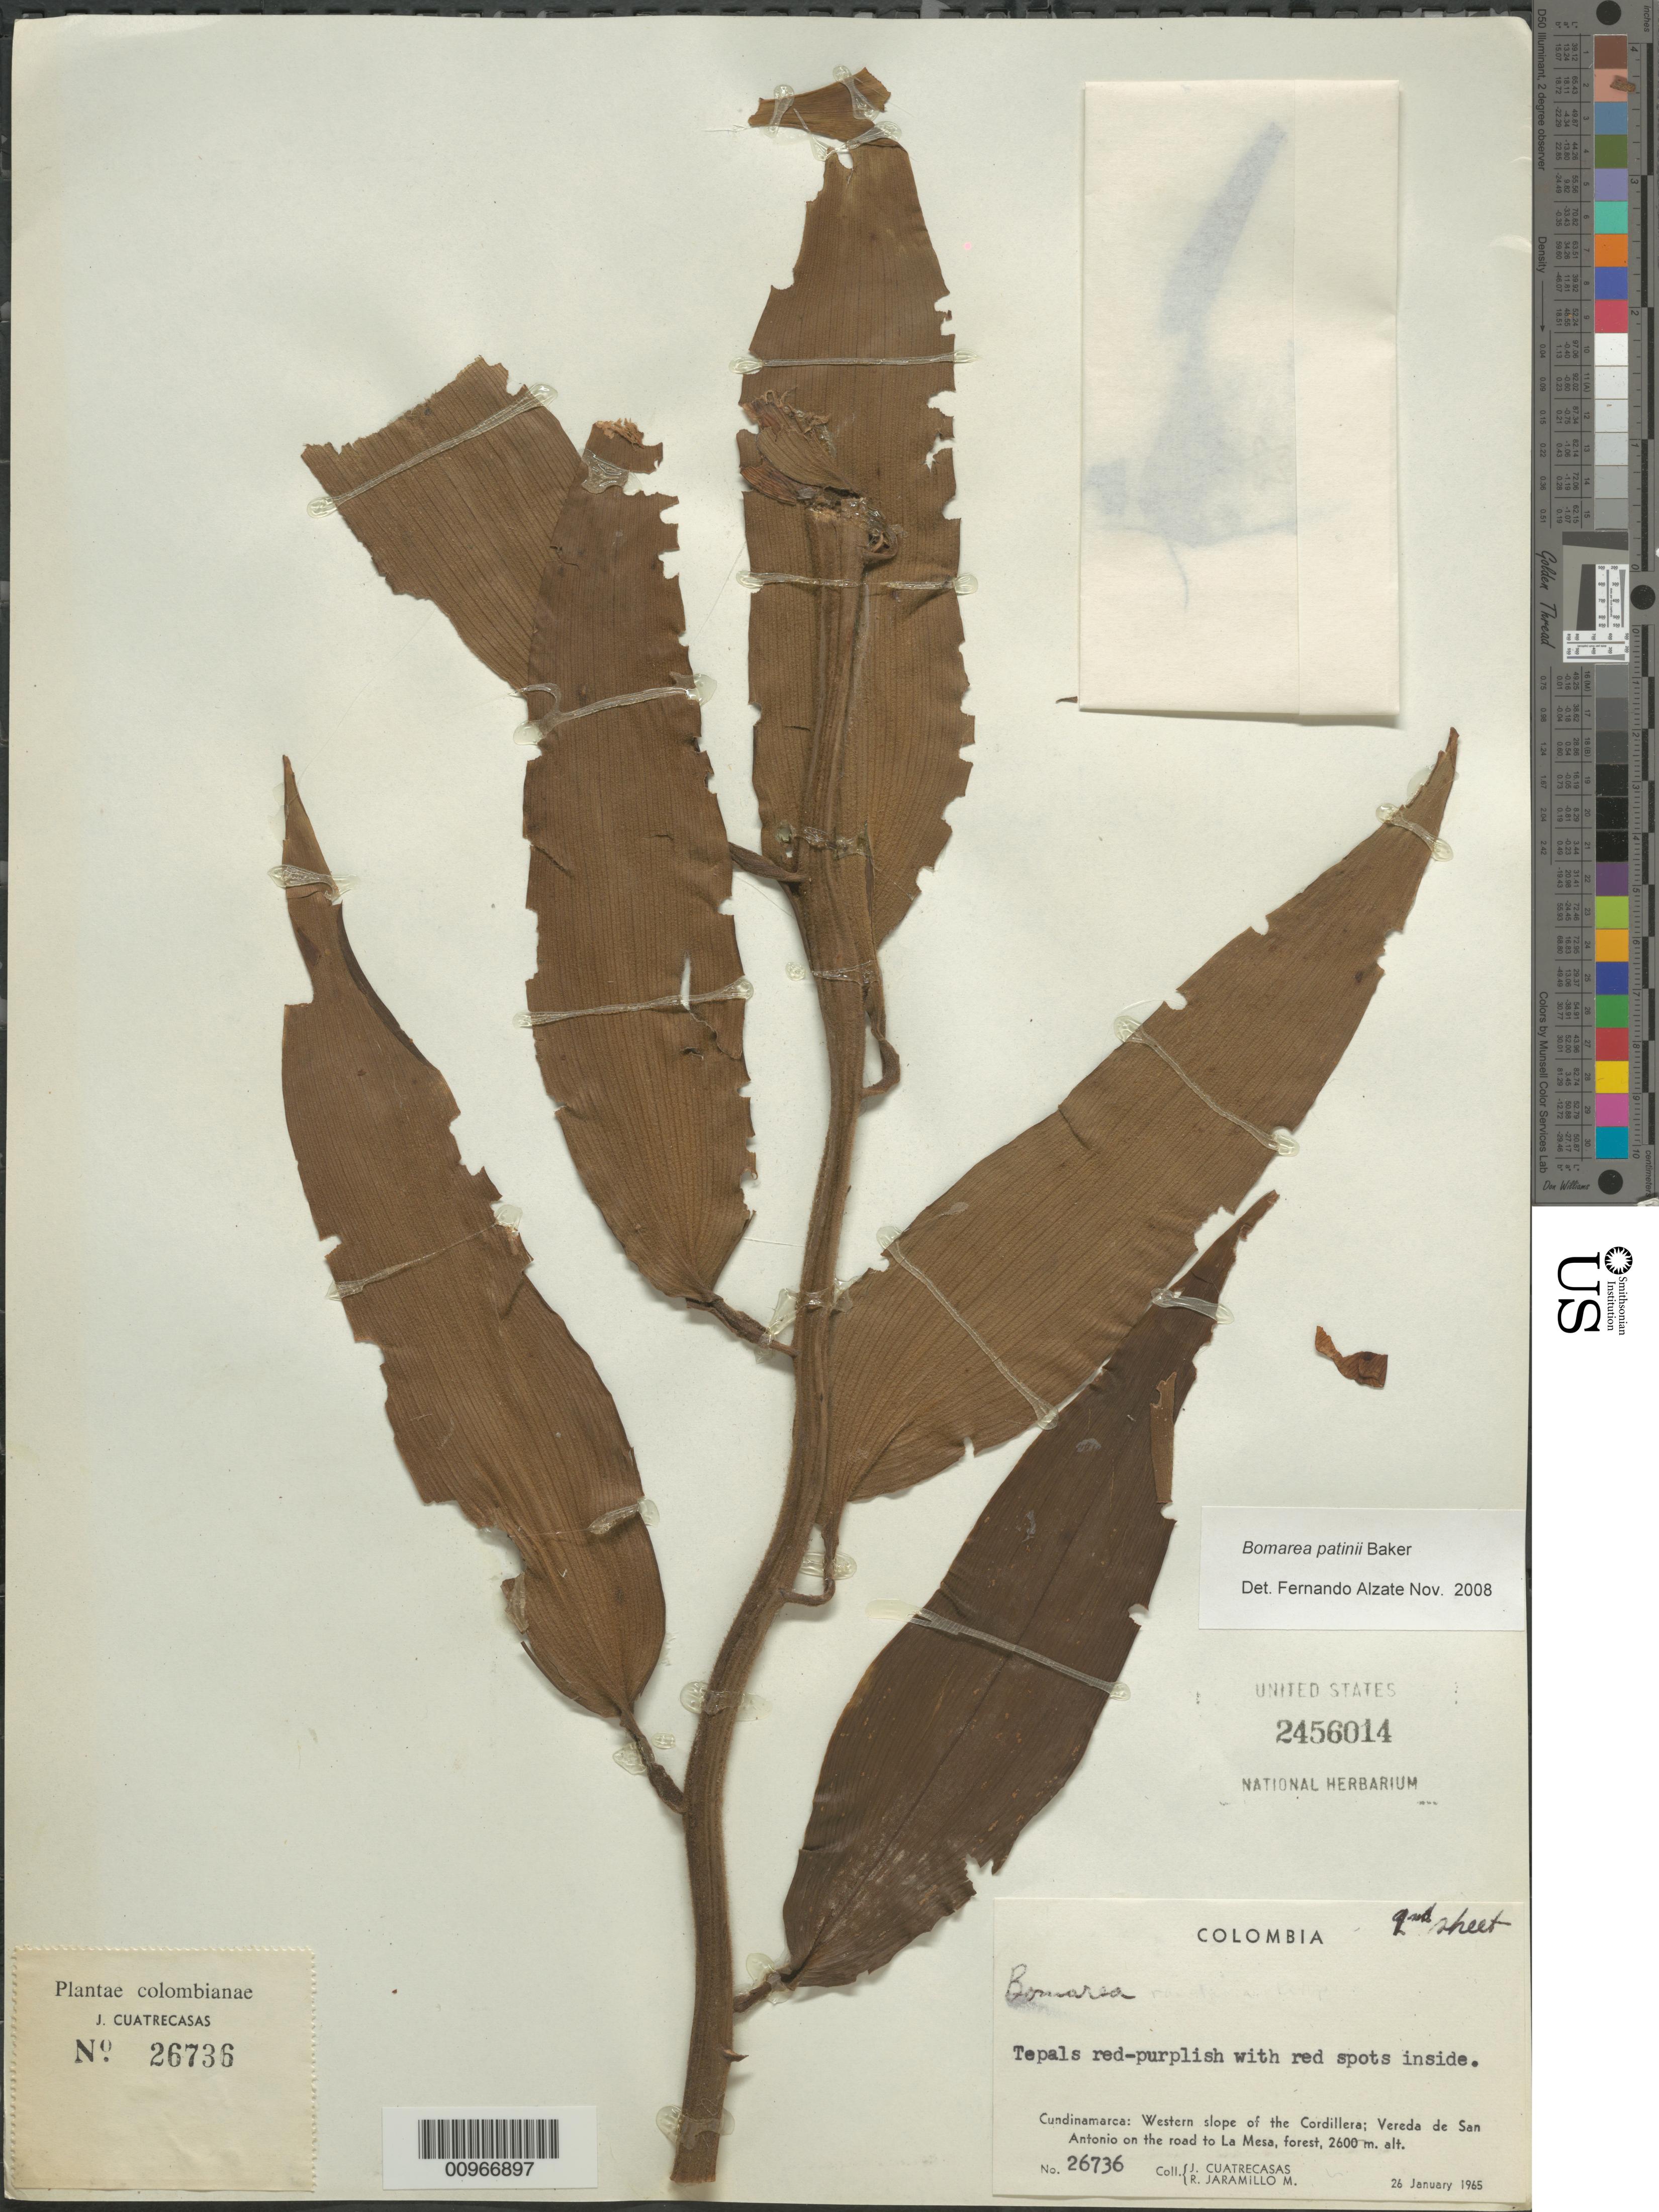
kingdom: Plantae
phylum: Tracheophyta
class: Liliopsida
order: Liliales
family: Alstroemeriaceae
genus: Bomarea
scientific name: Bomarea patinii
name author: Baker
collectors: J. Cuatrecasas & R. Jaramillo M.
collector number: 26736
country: Colombia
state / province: Cundinamarca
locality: Cordillera, Vereda de San Antonio, to la Mesa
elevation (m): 2600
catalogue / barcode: US 2456014